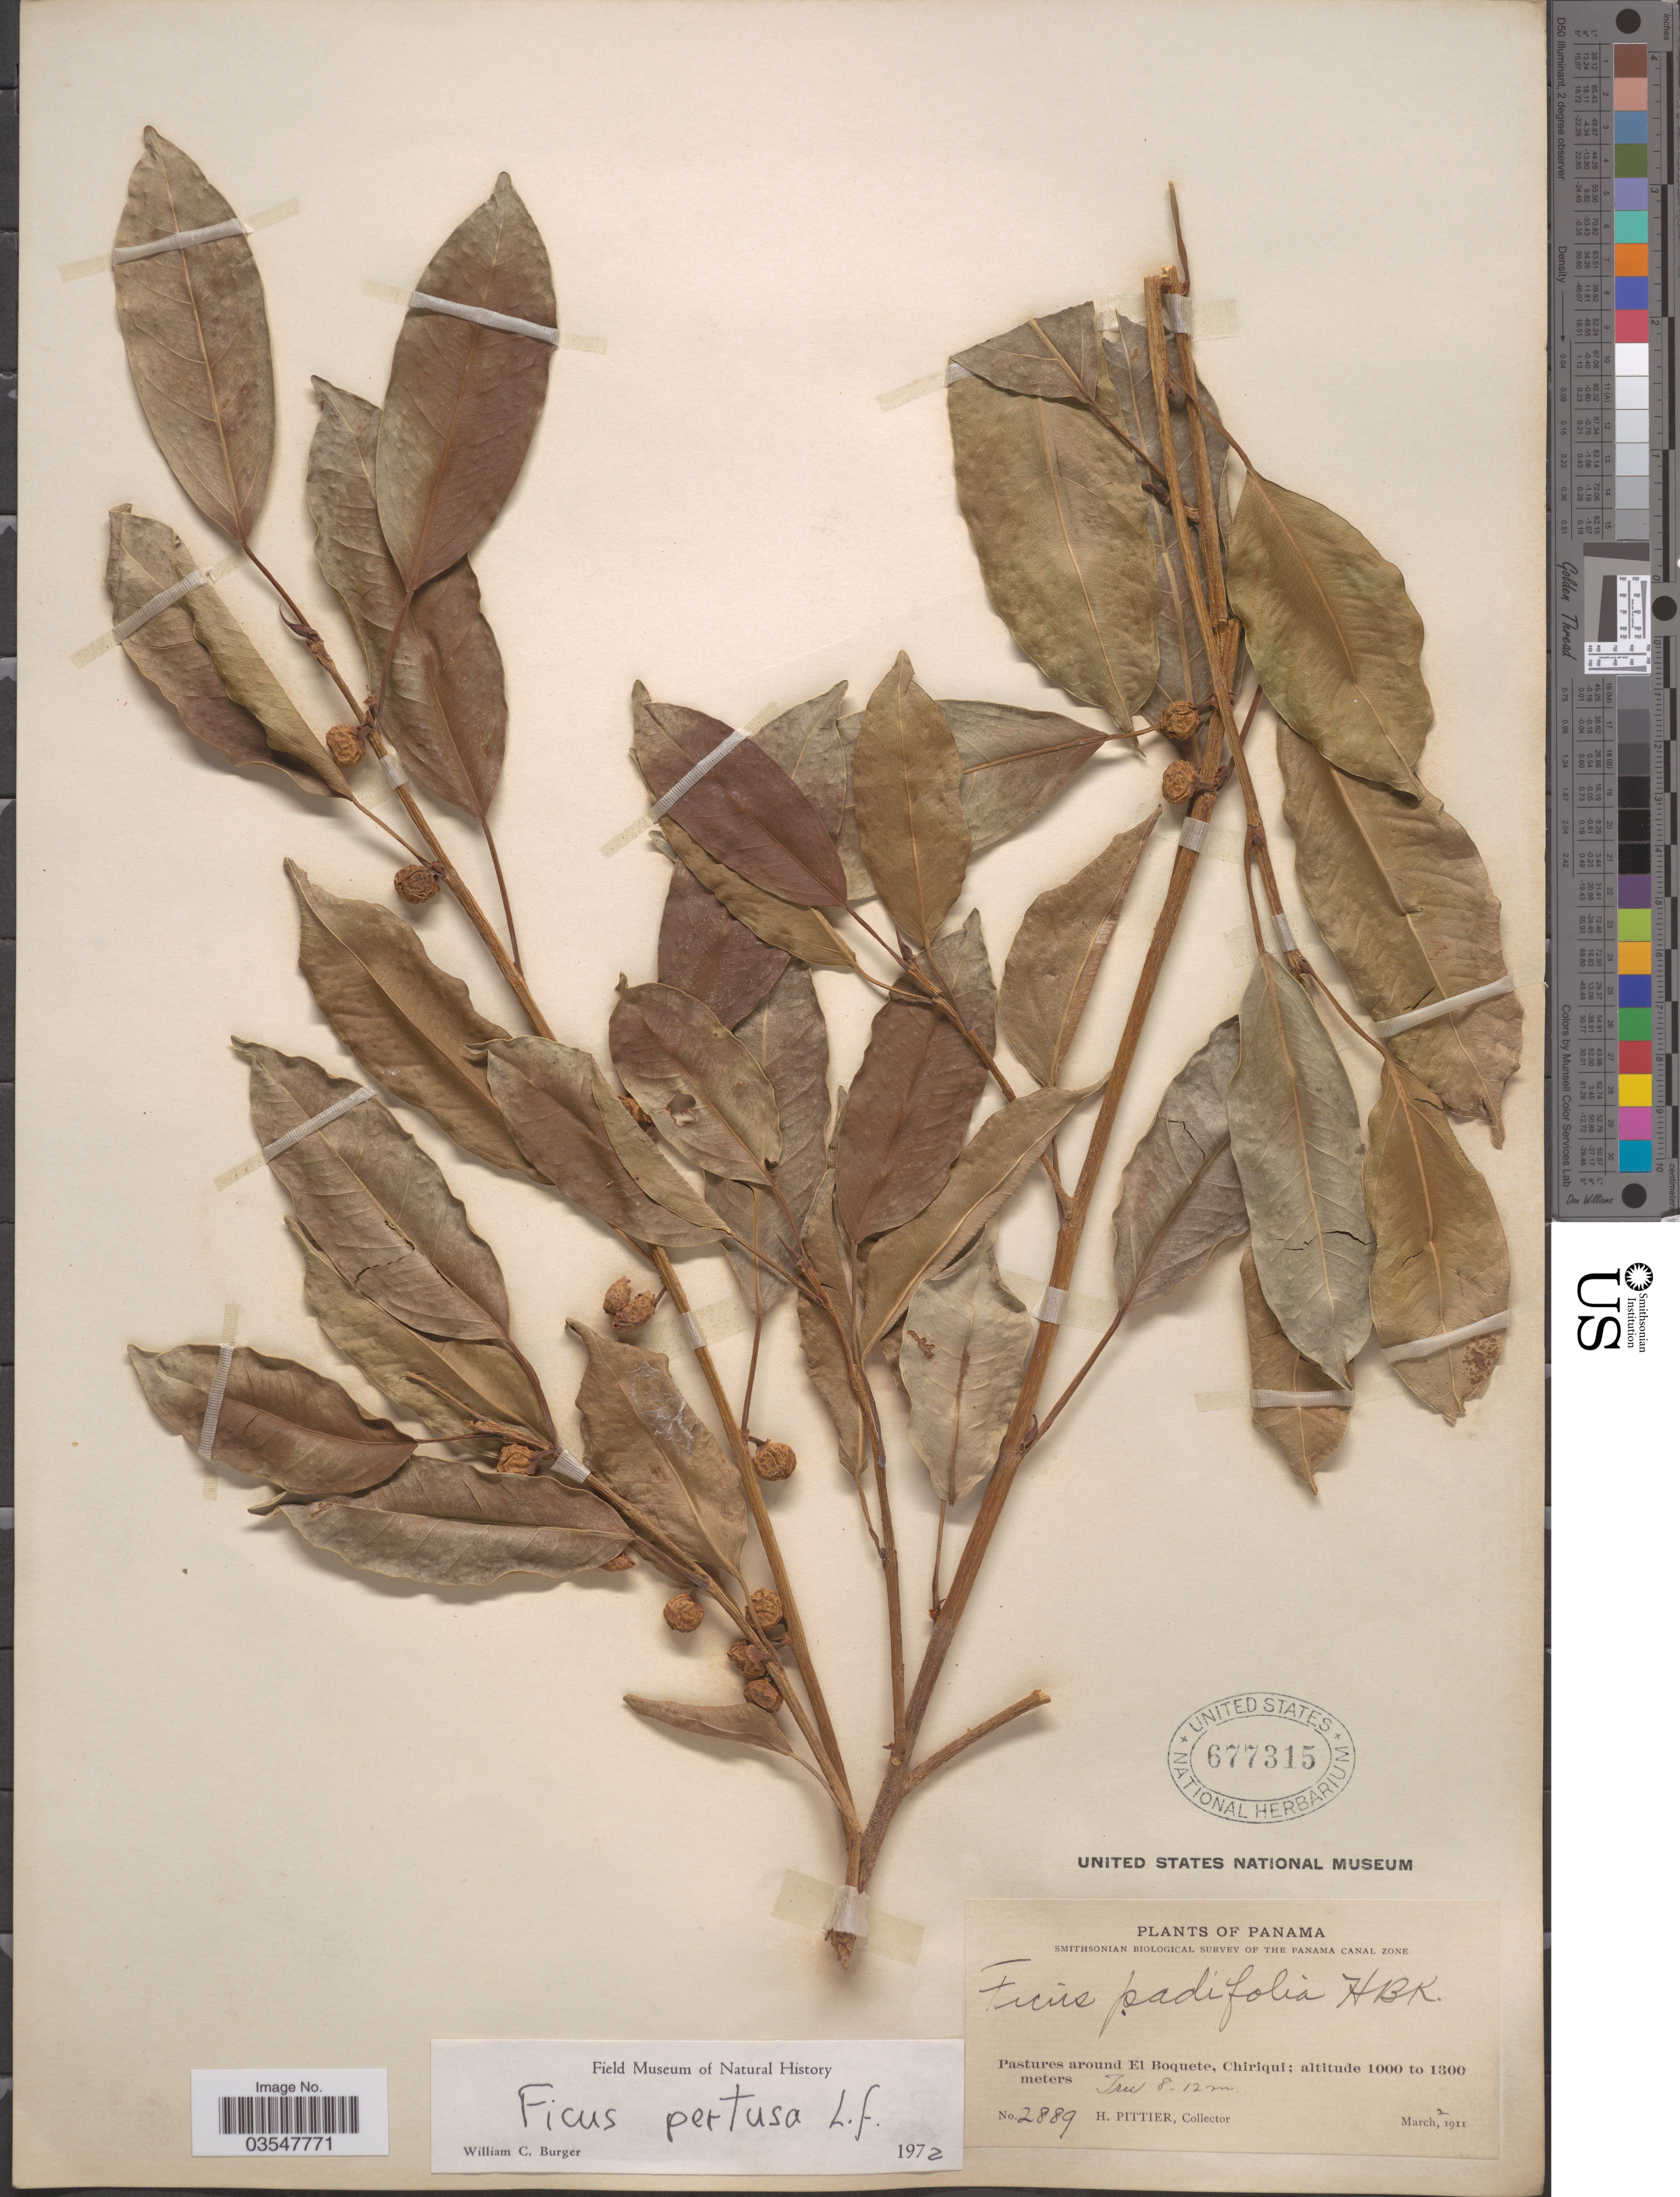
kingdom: Plantae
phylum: Tracheophyta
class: Magnoliopsida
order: Rosales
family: Moraceae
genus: Ficus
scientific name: Ficus pertusa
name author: L. f.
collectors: H. F. Pittier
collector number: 2889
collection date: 1911-03-02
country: Panama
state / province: Chiriqui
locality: The Panama Canal Zone. Pastures around El Boquete.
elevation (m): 1000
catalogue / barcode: US 677315